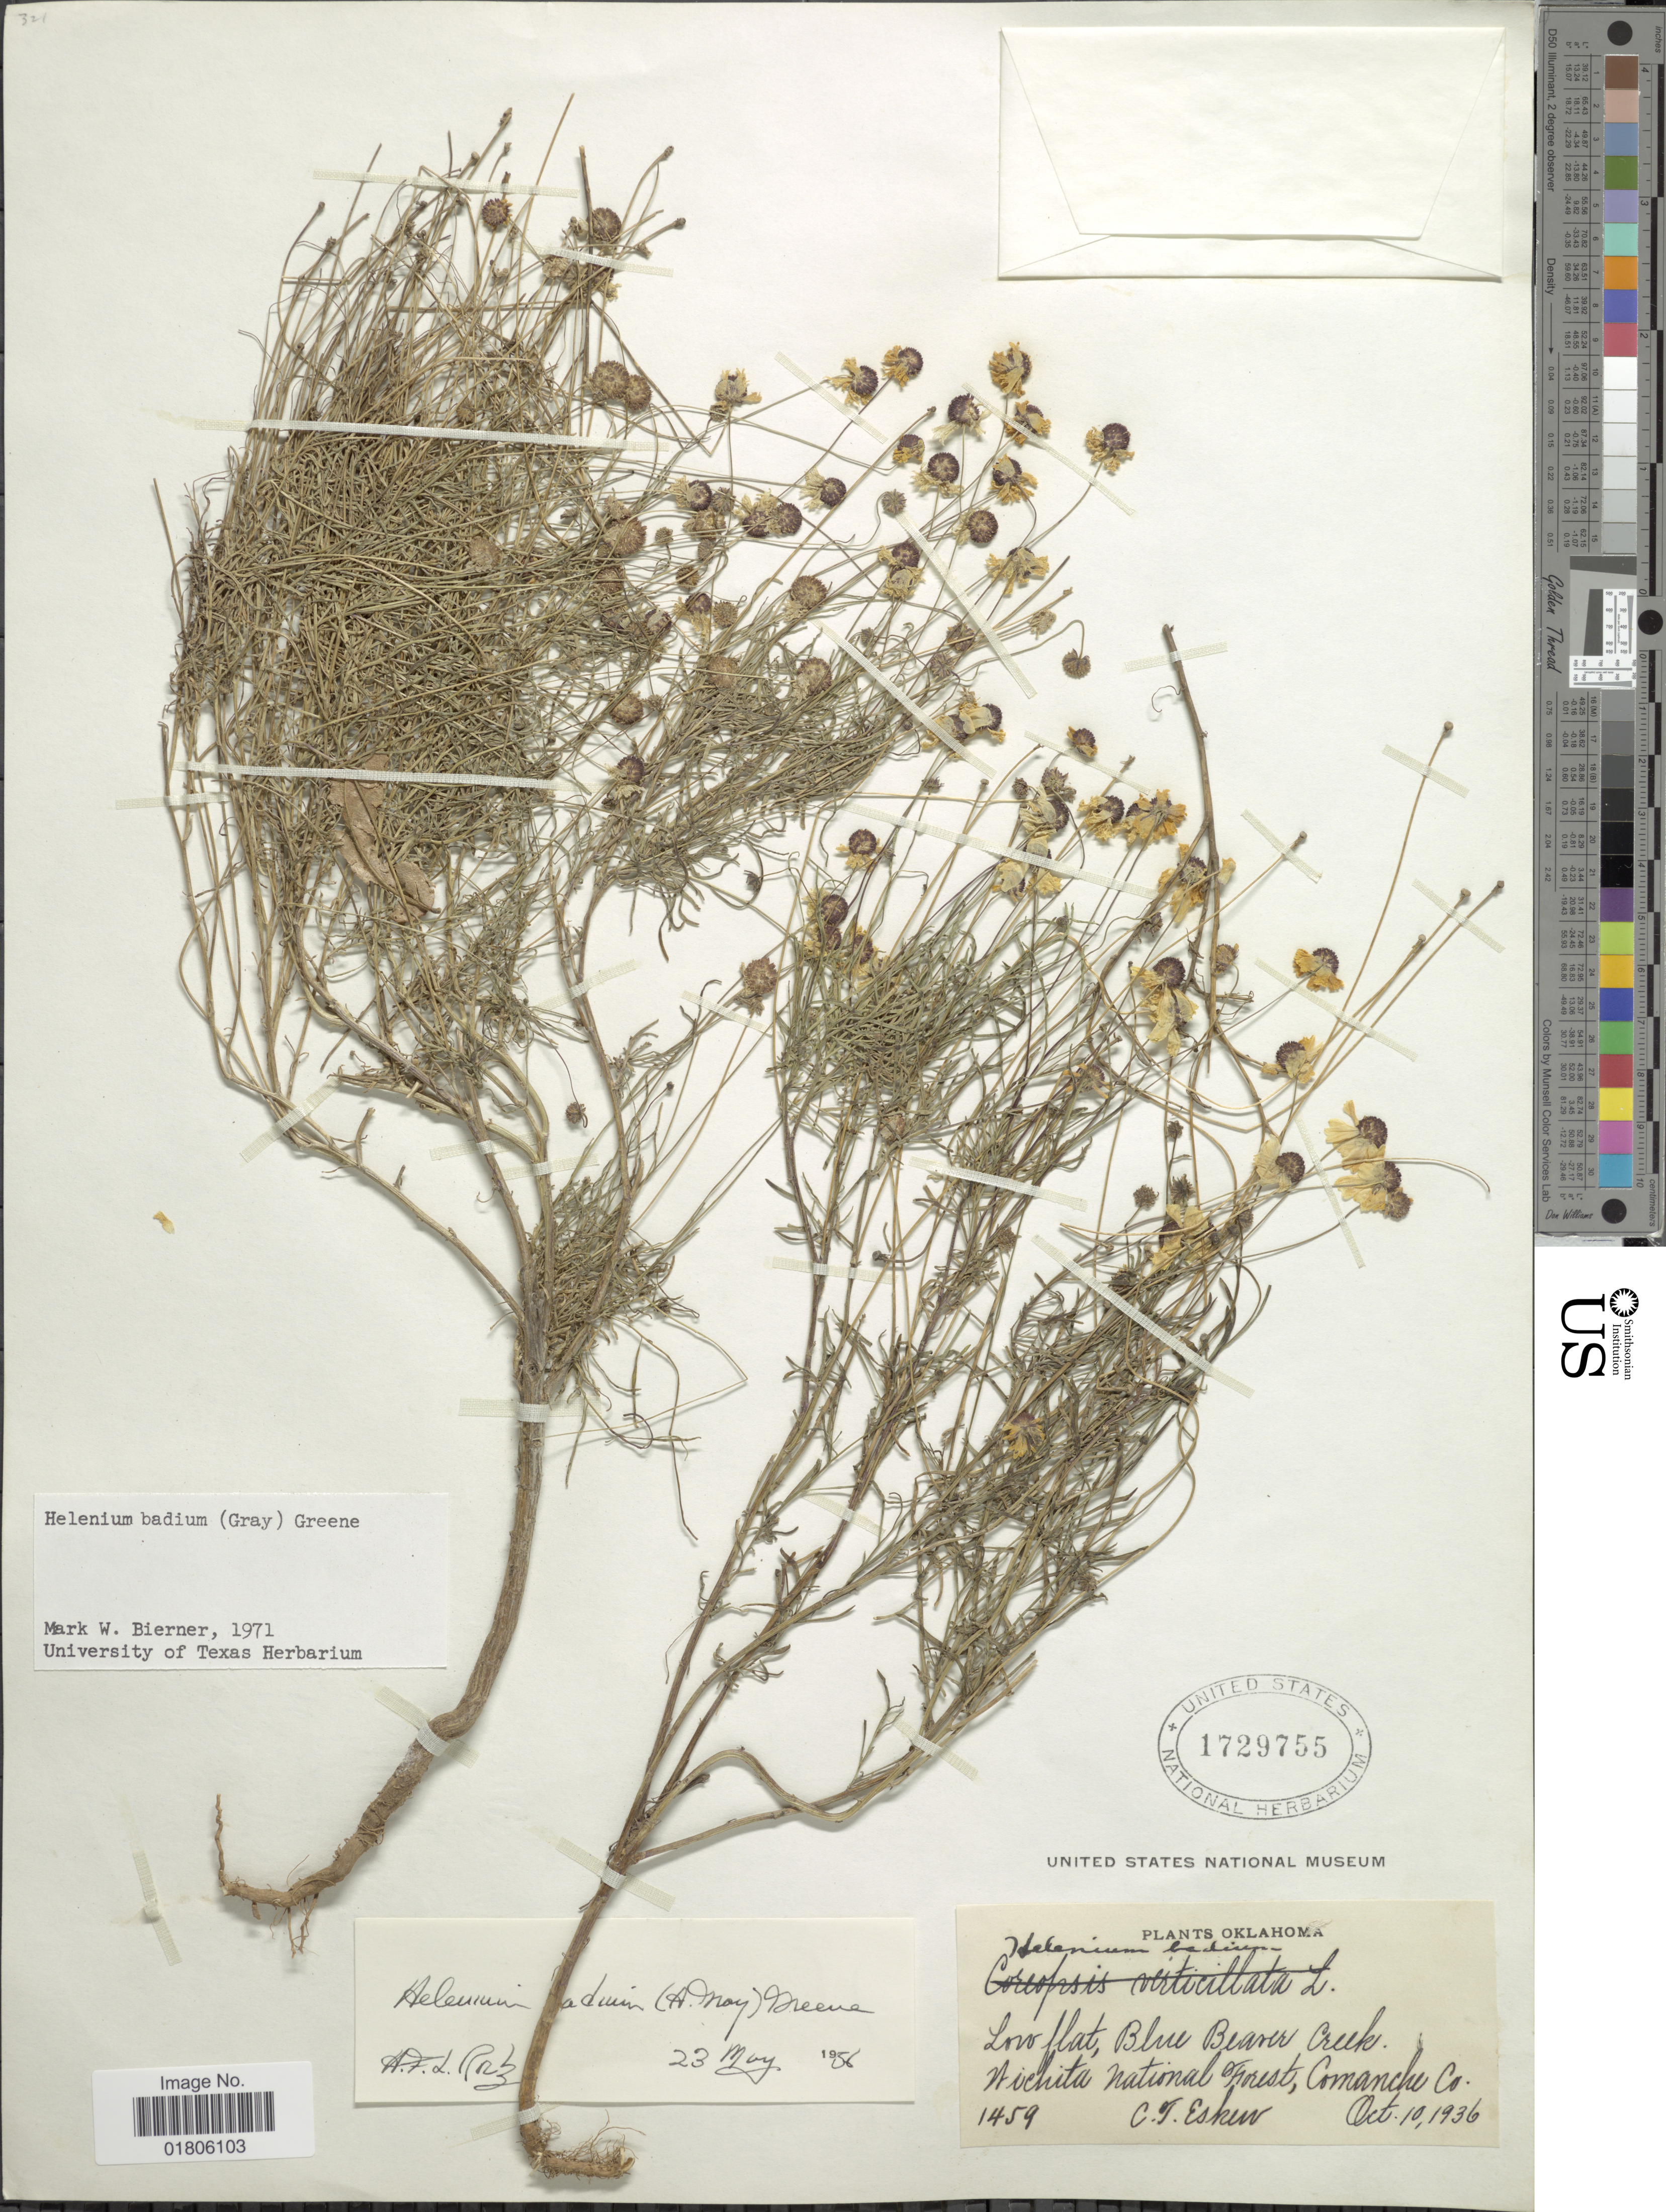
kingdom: Plantae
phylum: Tracheophyta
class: Magnoliopsida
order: Asterales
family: Asteraceae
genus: Helenium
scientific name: Helenium badium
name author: (A. Gray) Greene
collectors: C. Eskew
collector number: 1459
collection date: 1936-10-10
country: United States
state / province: Oklahoma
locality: Blue Beaver Creek, Wichita National Forest, Comanche Co.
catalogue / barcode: US 1729755